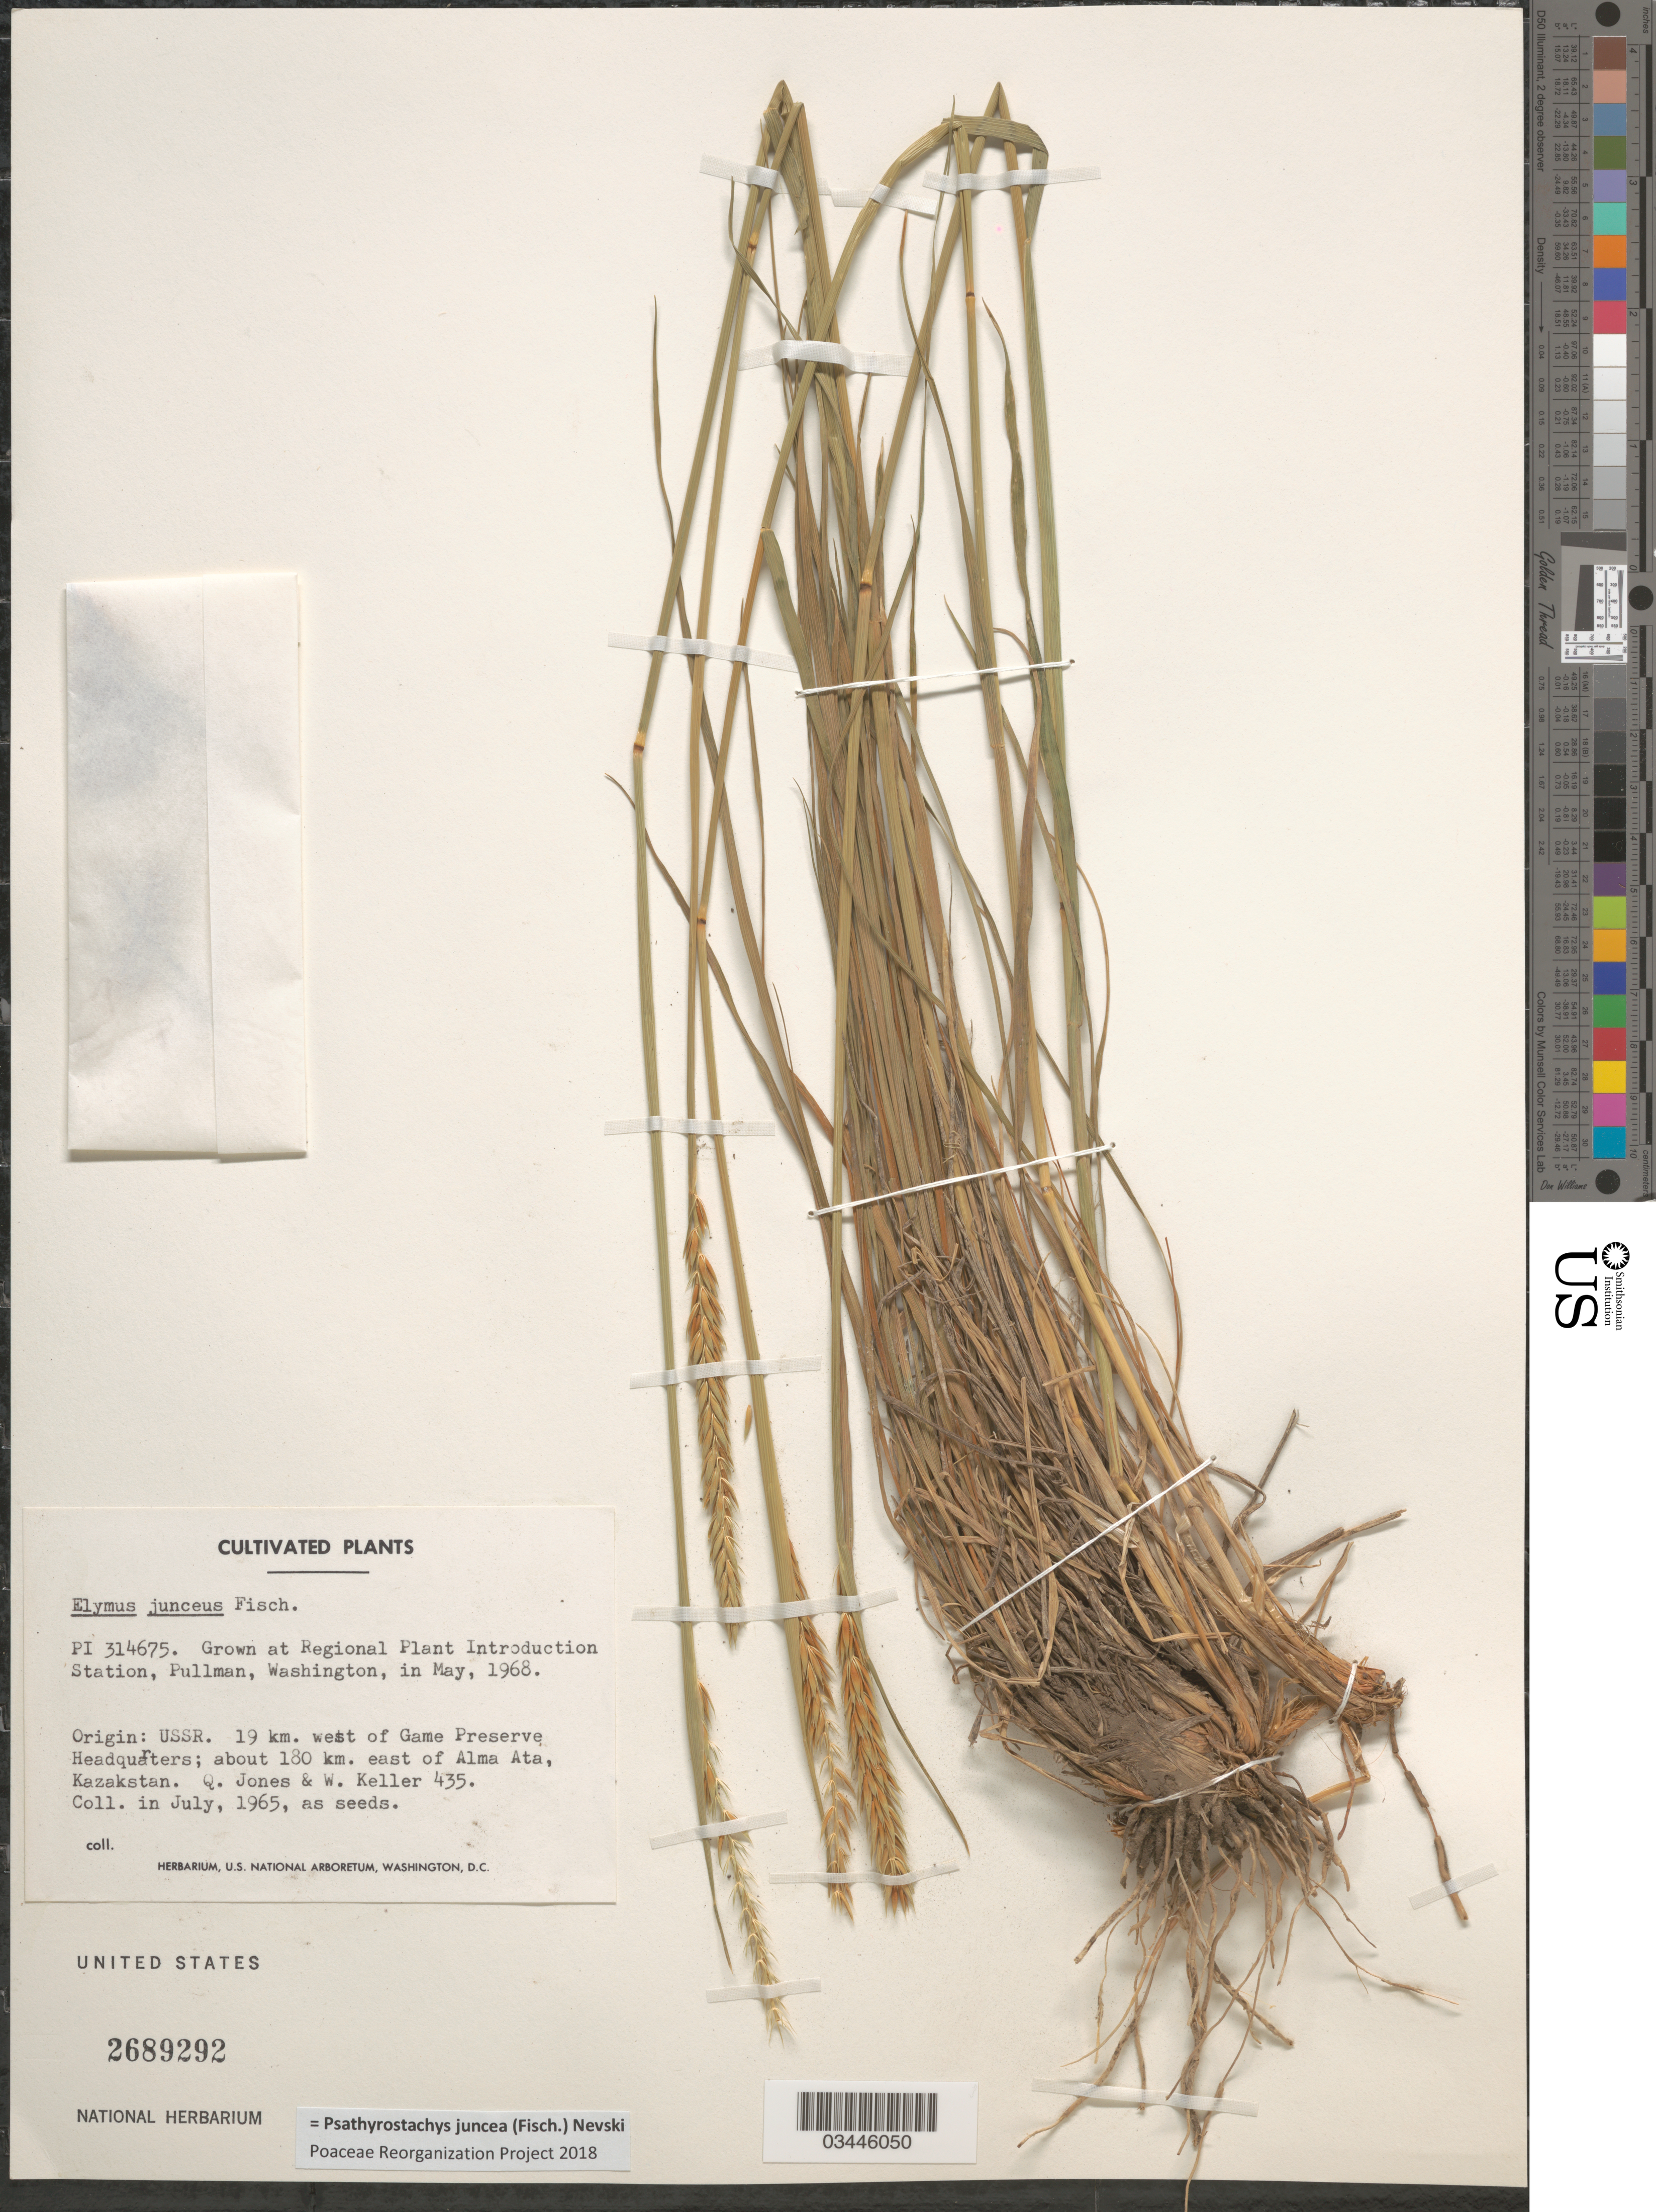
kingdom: Plantae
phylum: Tracheophyta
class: Liliopsida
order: Poales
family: Poaceae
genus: Psathyrostachys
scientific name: Psathyrostachys juncea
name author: (Fisch.) Nevki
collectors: Regional Plant Introduction Station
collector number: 314675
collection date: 1968-05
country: United States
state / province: Washington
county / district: Whitman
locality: Grown at Regional Plant Introduction Station, Pullman.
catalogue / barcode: US 2689292